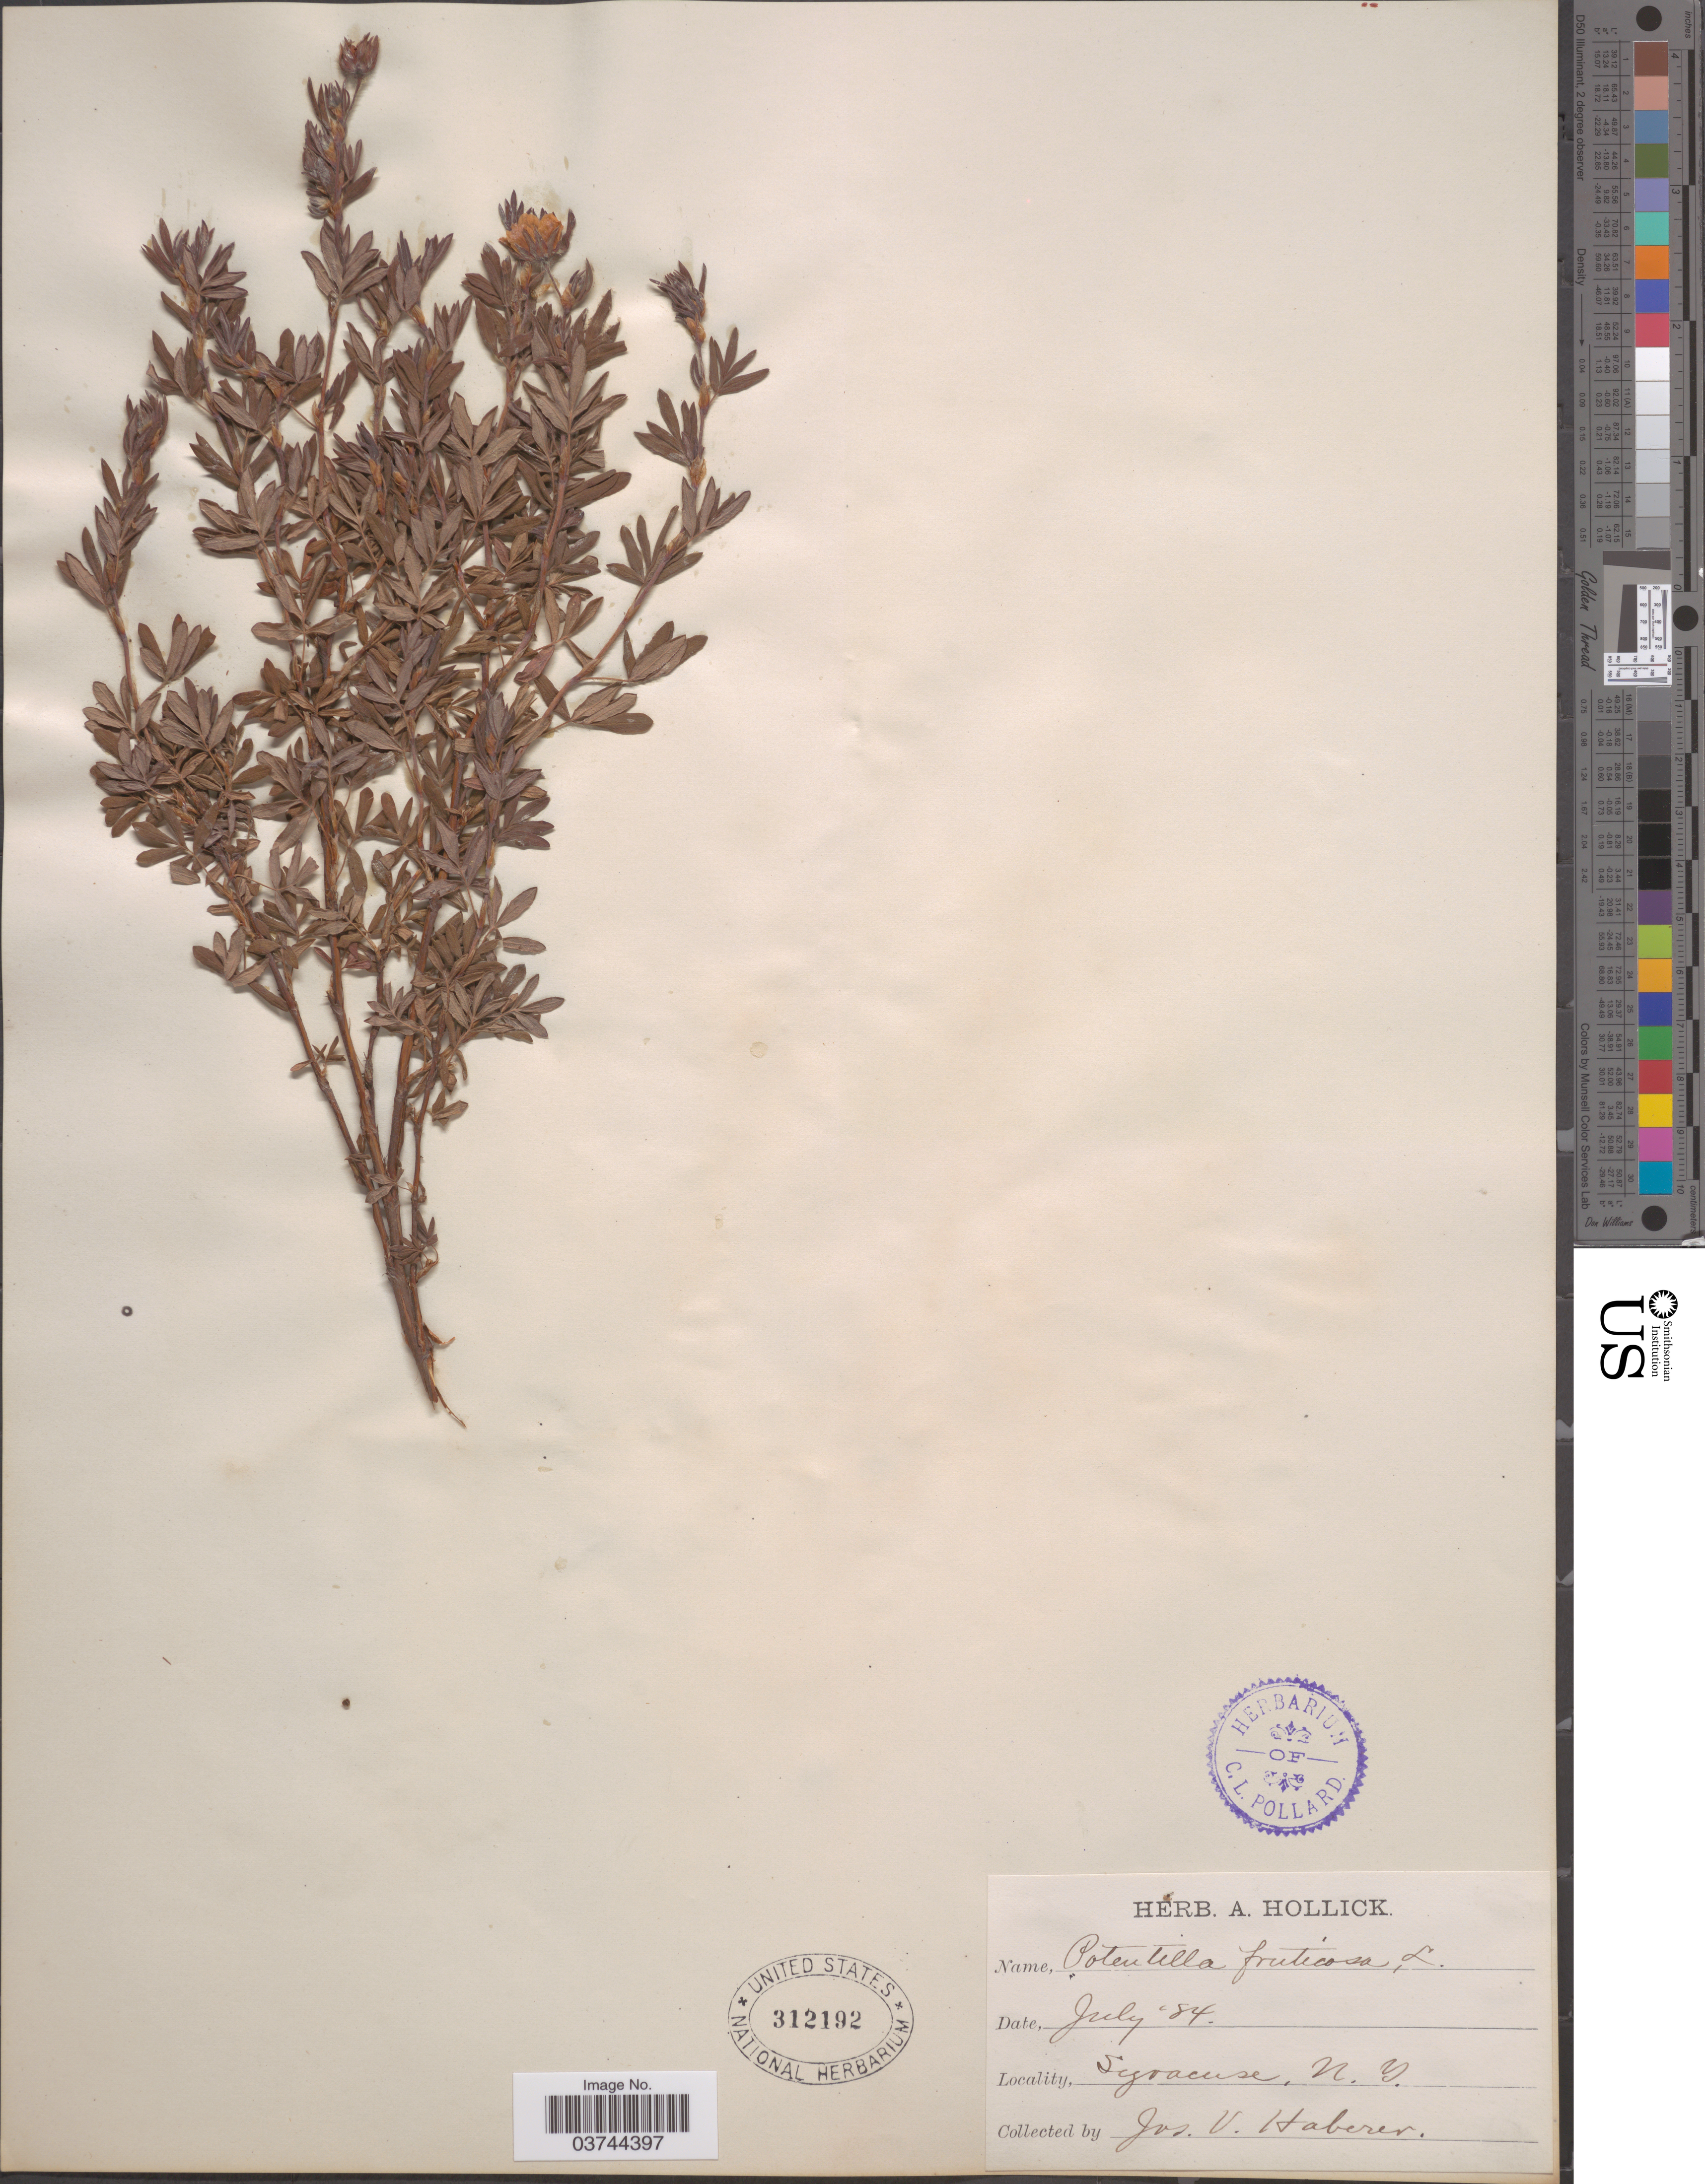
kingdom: Plantae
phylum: Tracheophyta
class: Magnoliopsida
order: Rosales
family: Rosaceae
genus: Dasiphora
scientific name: Dasiphora fruticosa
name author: (L.) Rydb.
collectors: J. V. Haberer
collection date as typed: Transcribed d/m/y: /7/84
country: United States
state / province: New York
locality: Syracuse.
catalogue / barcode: US 312192